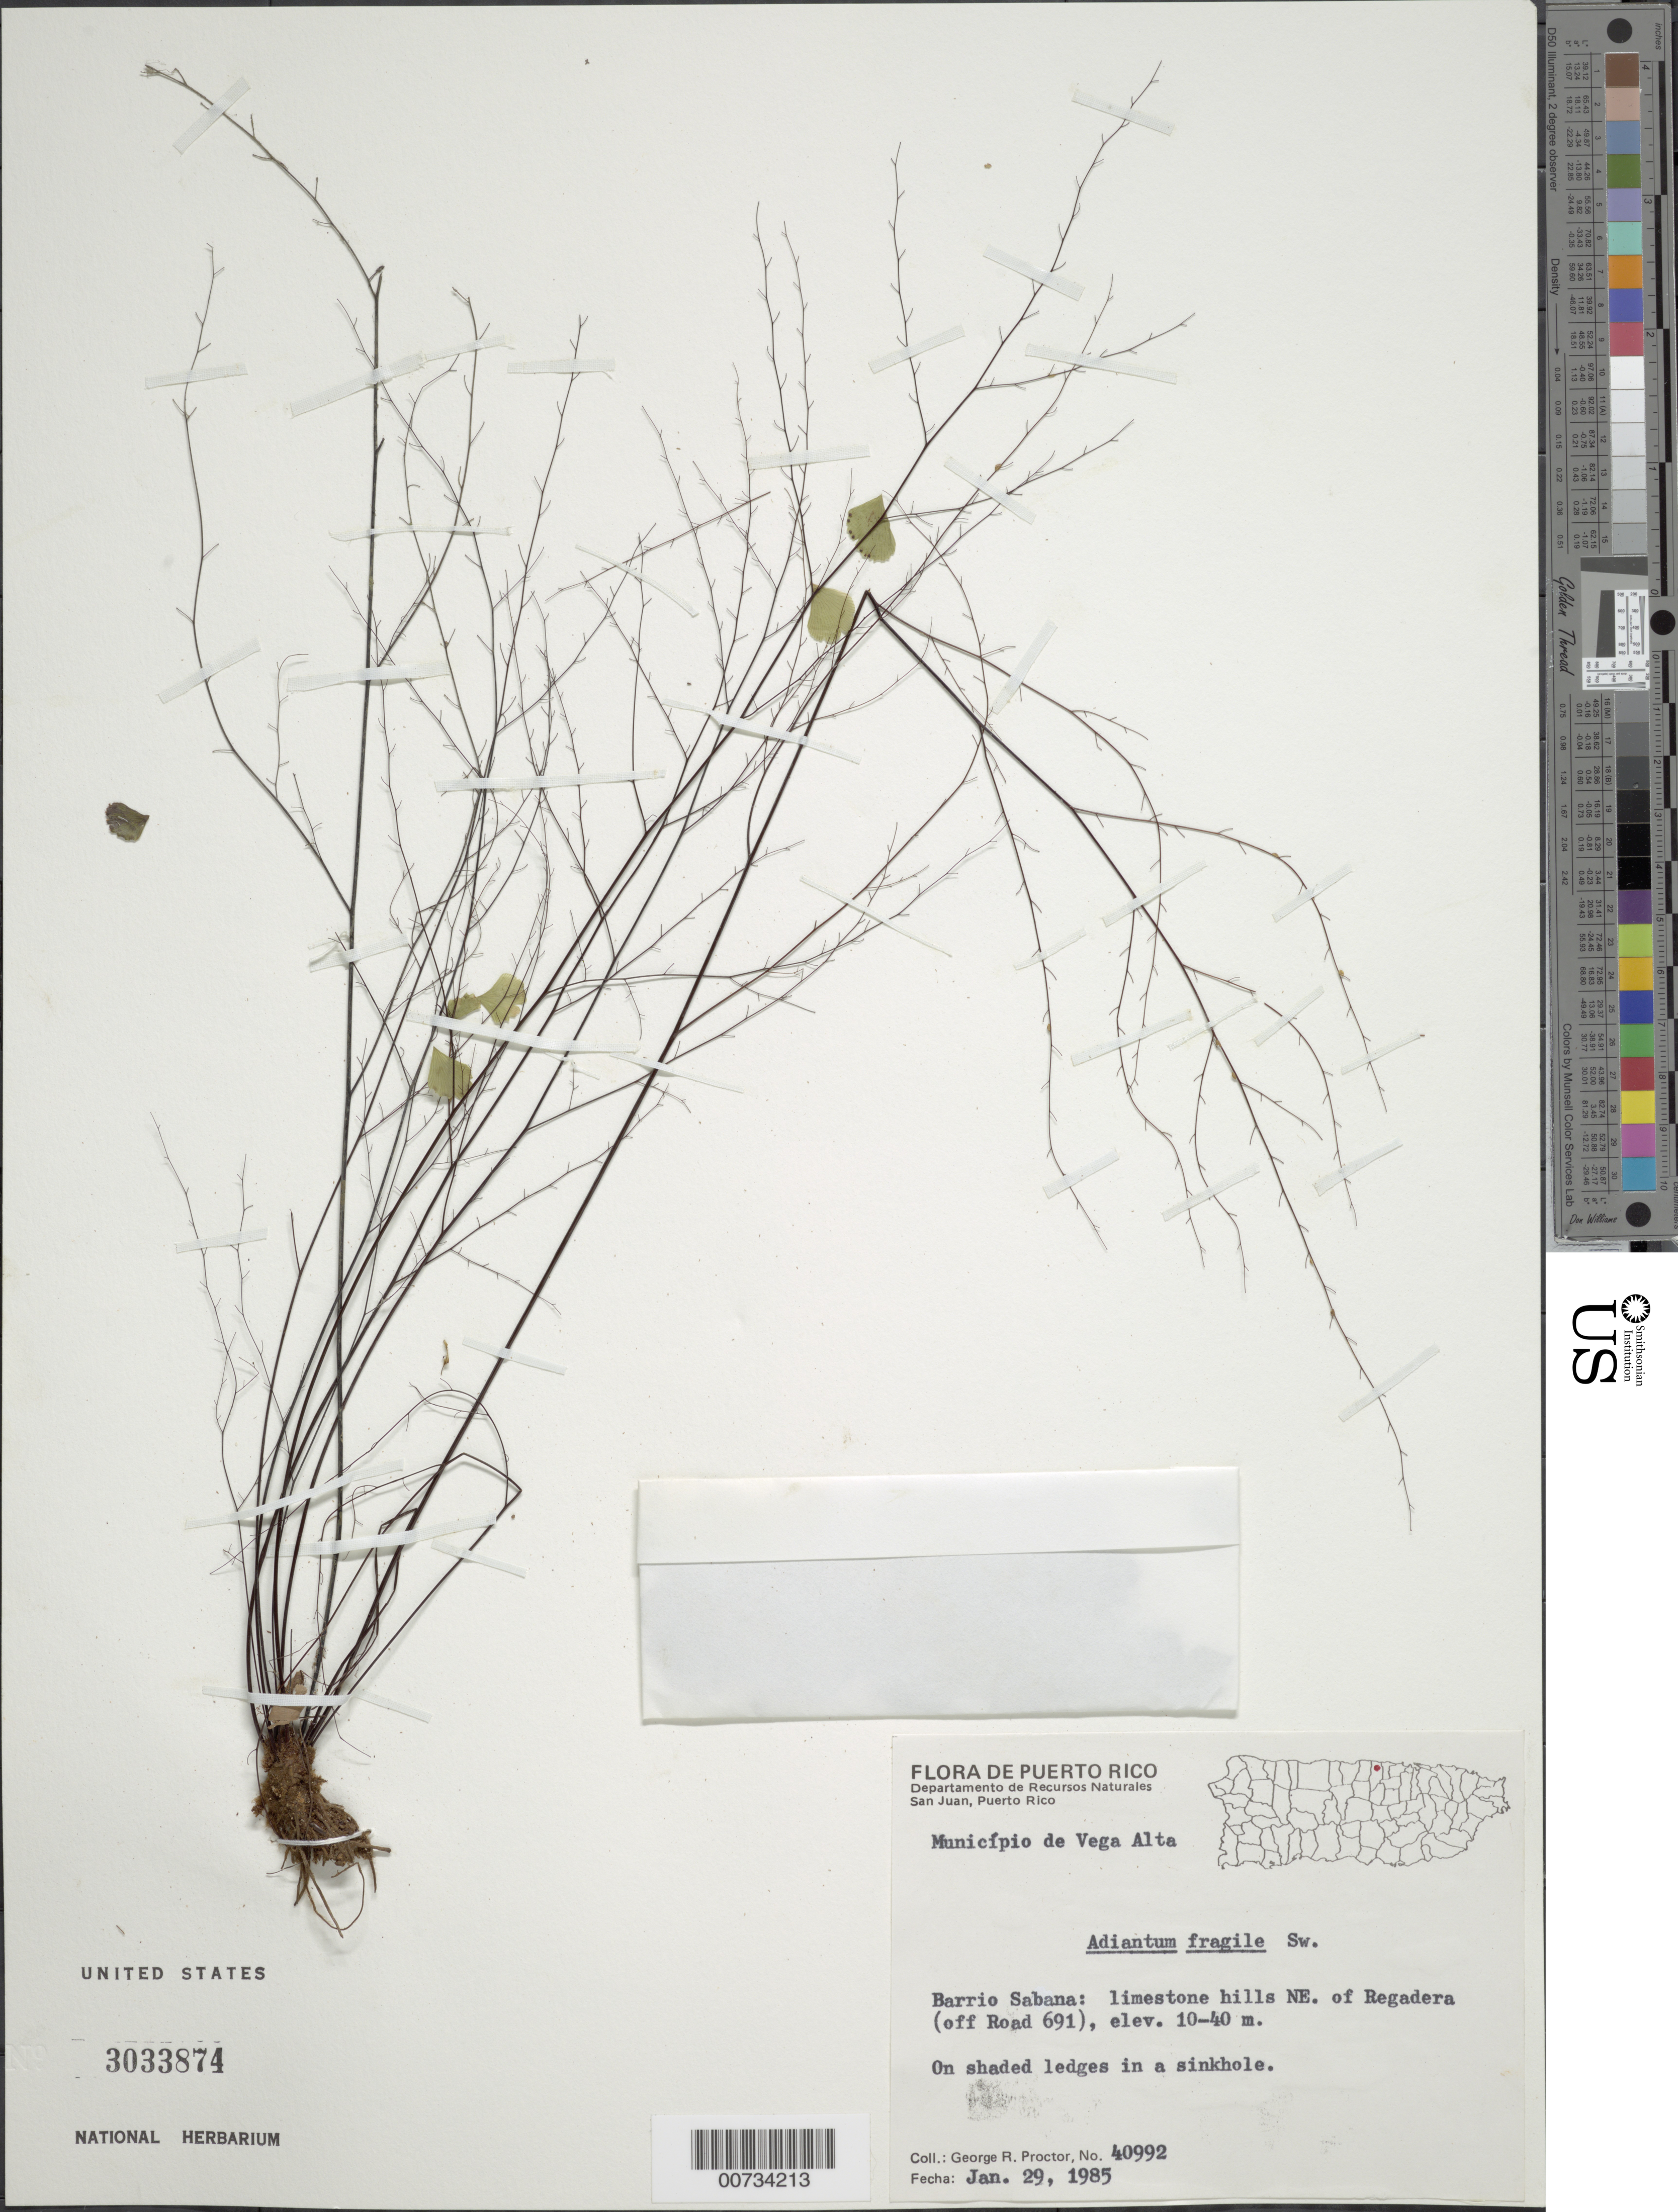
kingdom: Plantae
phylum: Tracheophyta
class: Polypodiopsida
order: Polypodiales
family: Pteridaceae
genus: Adiantum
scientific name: Adiantum fragile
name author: Sw.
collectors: G. R. Proctor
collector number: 40992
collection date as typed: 29 Jan 1985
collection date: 1985-01-29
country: Puerto Rico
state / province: Vega Alta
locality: Mun. Vega Alta, Barrio Sabana: limestone hills NE of Regadera (off Road 691)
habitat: On shaded ledges in a sinkhole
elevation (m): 10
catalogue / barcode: US 3033874